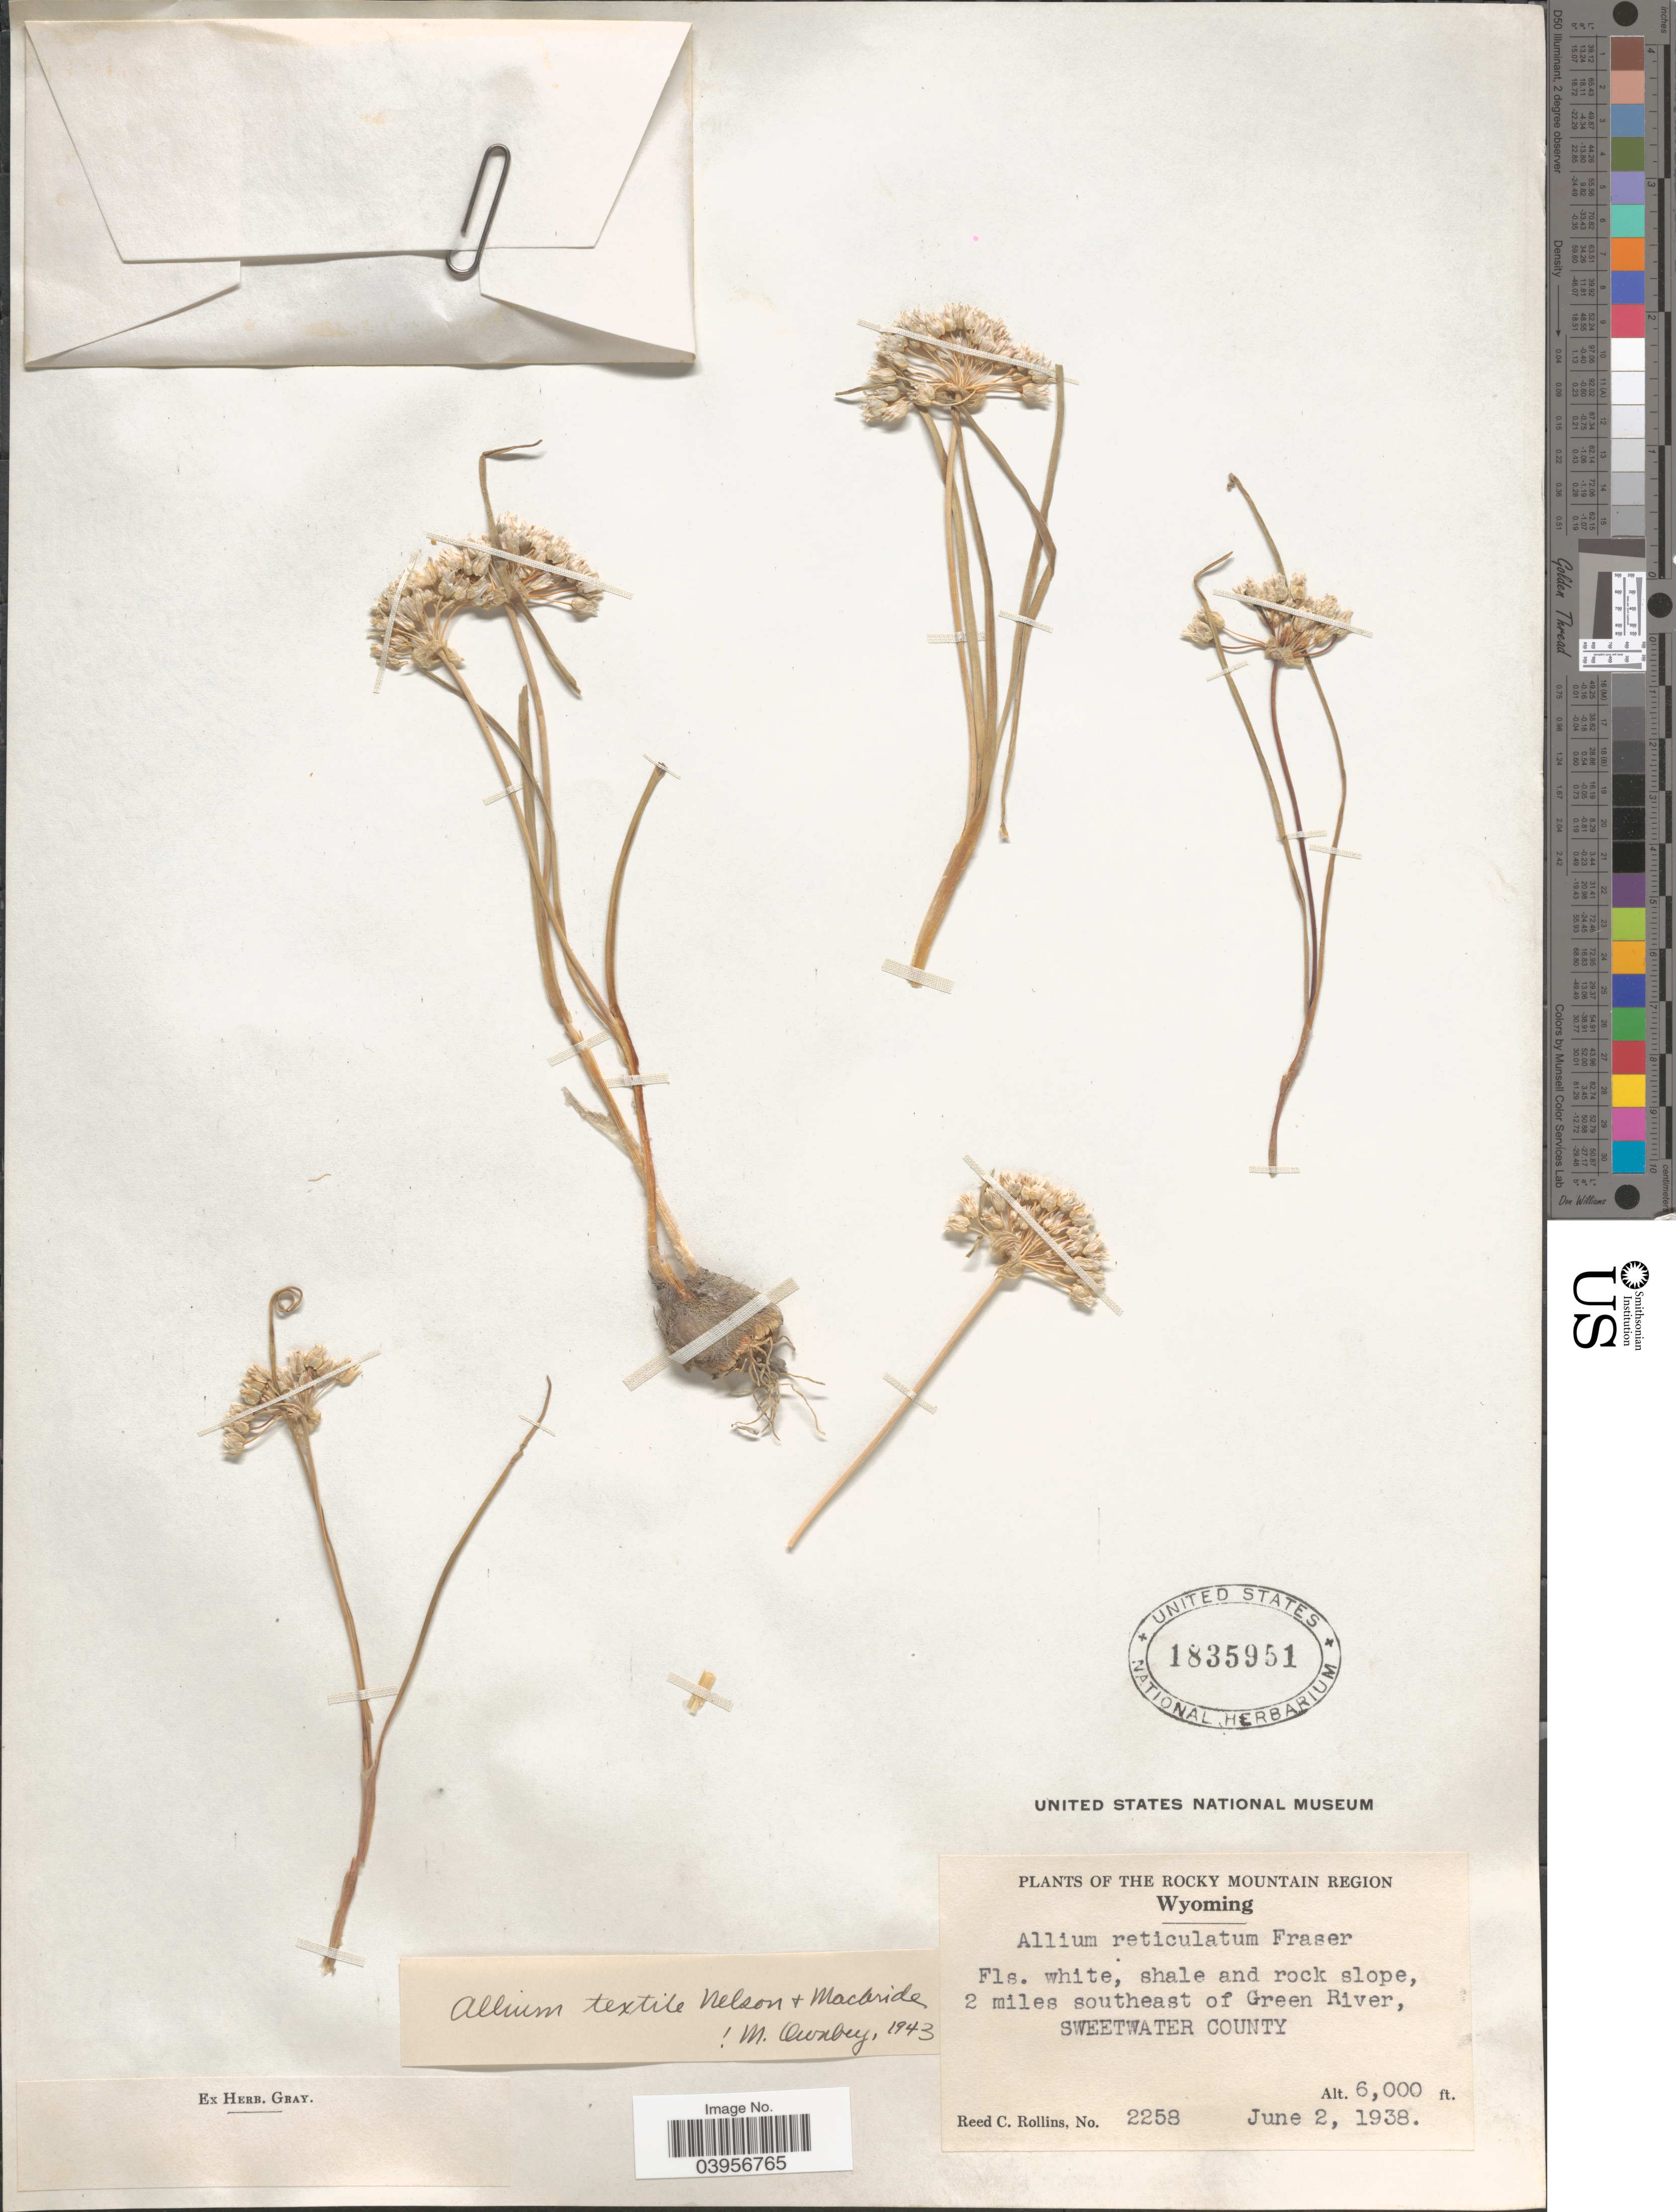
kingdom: Plantae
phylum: Tracheophyta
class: Liliopsida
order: Asparagales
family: Amaryllidaceae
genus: Allium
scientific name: Allium textile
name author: A. Nelson & J.F. Macbr.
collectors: R. C. Rollins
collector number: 2258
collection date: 1938-06-02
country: United States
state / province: Wyoming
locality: Shale and rock slope, 2 miles southeast of Green River, Sweetwater County.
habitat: shale and rock slope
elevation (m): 1829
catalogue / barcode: US 1835951